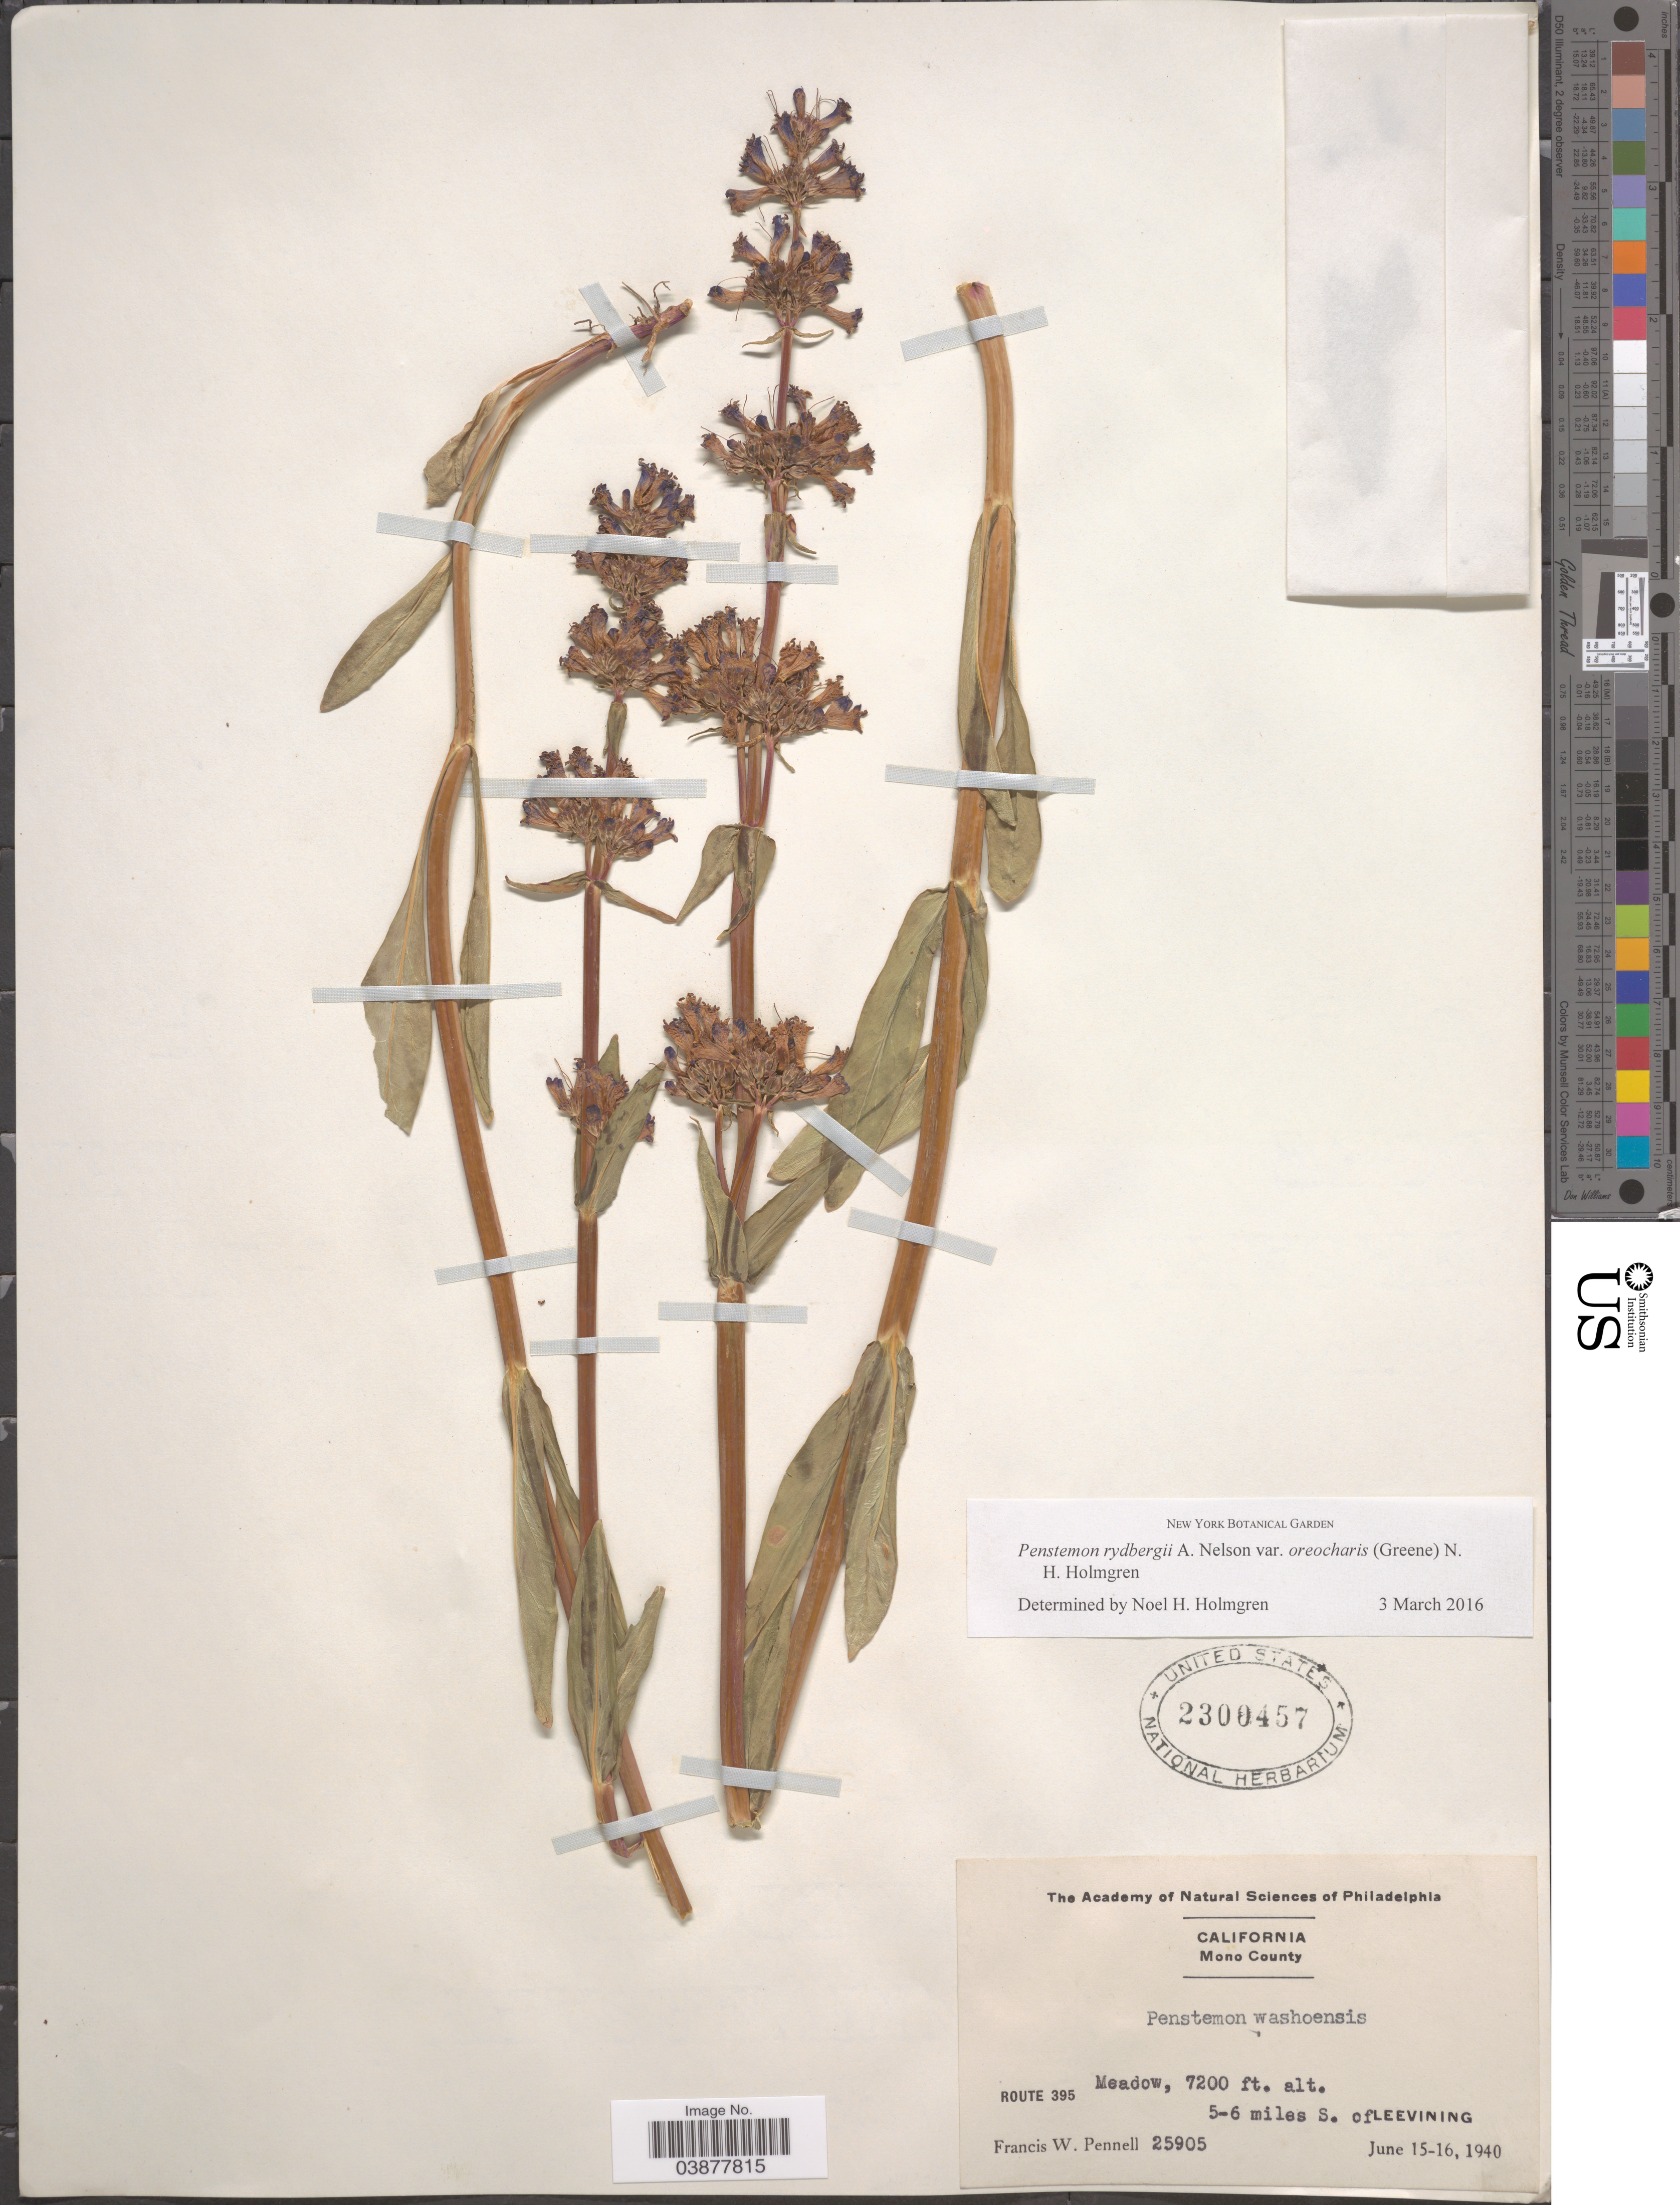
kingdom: Plantae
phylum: Tracheophyta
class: Magnoliopsida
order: Lamiales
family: Plantaginaceae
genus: Penstemon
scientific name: Penstemon rydbergii var. oreocharis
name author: (Greene) N.H. Holmgren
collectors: F. W. Pennell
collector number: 25905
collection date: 1940-06-15/1940-06-16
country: United States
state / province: California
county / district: Mono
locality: Mono County. Route 395, 5-6 miles S. of Leevining.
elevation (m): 2195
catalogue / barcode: US 2300457